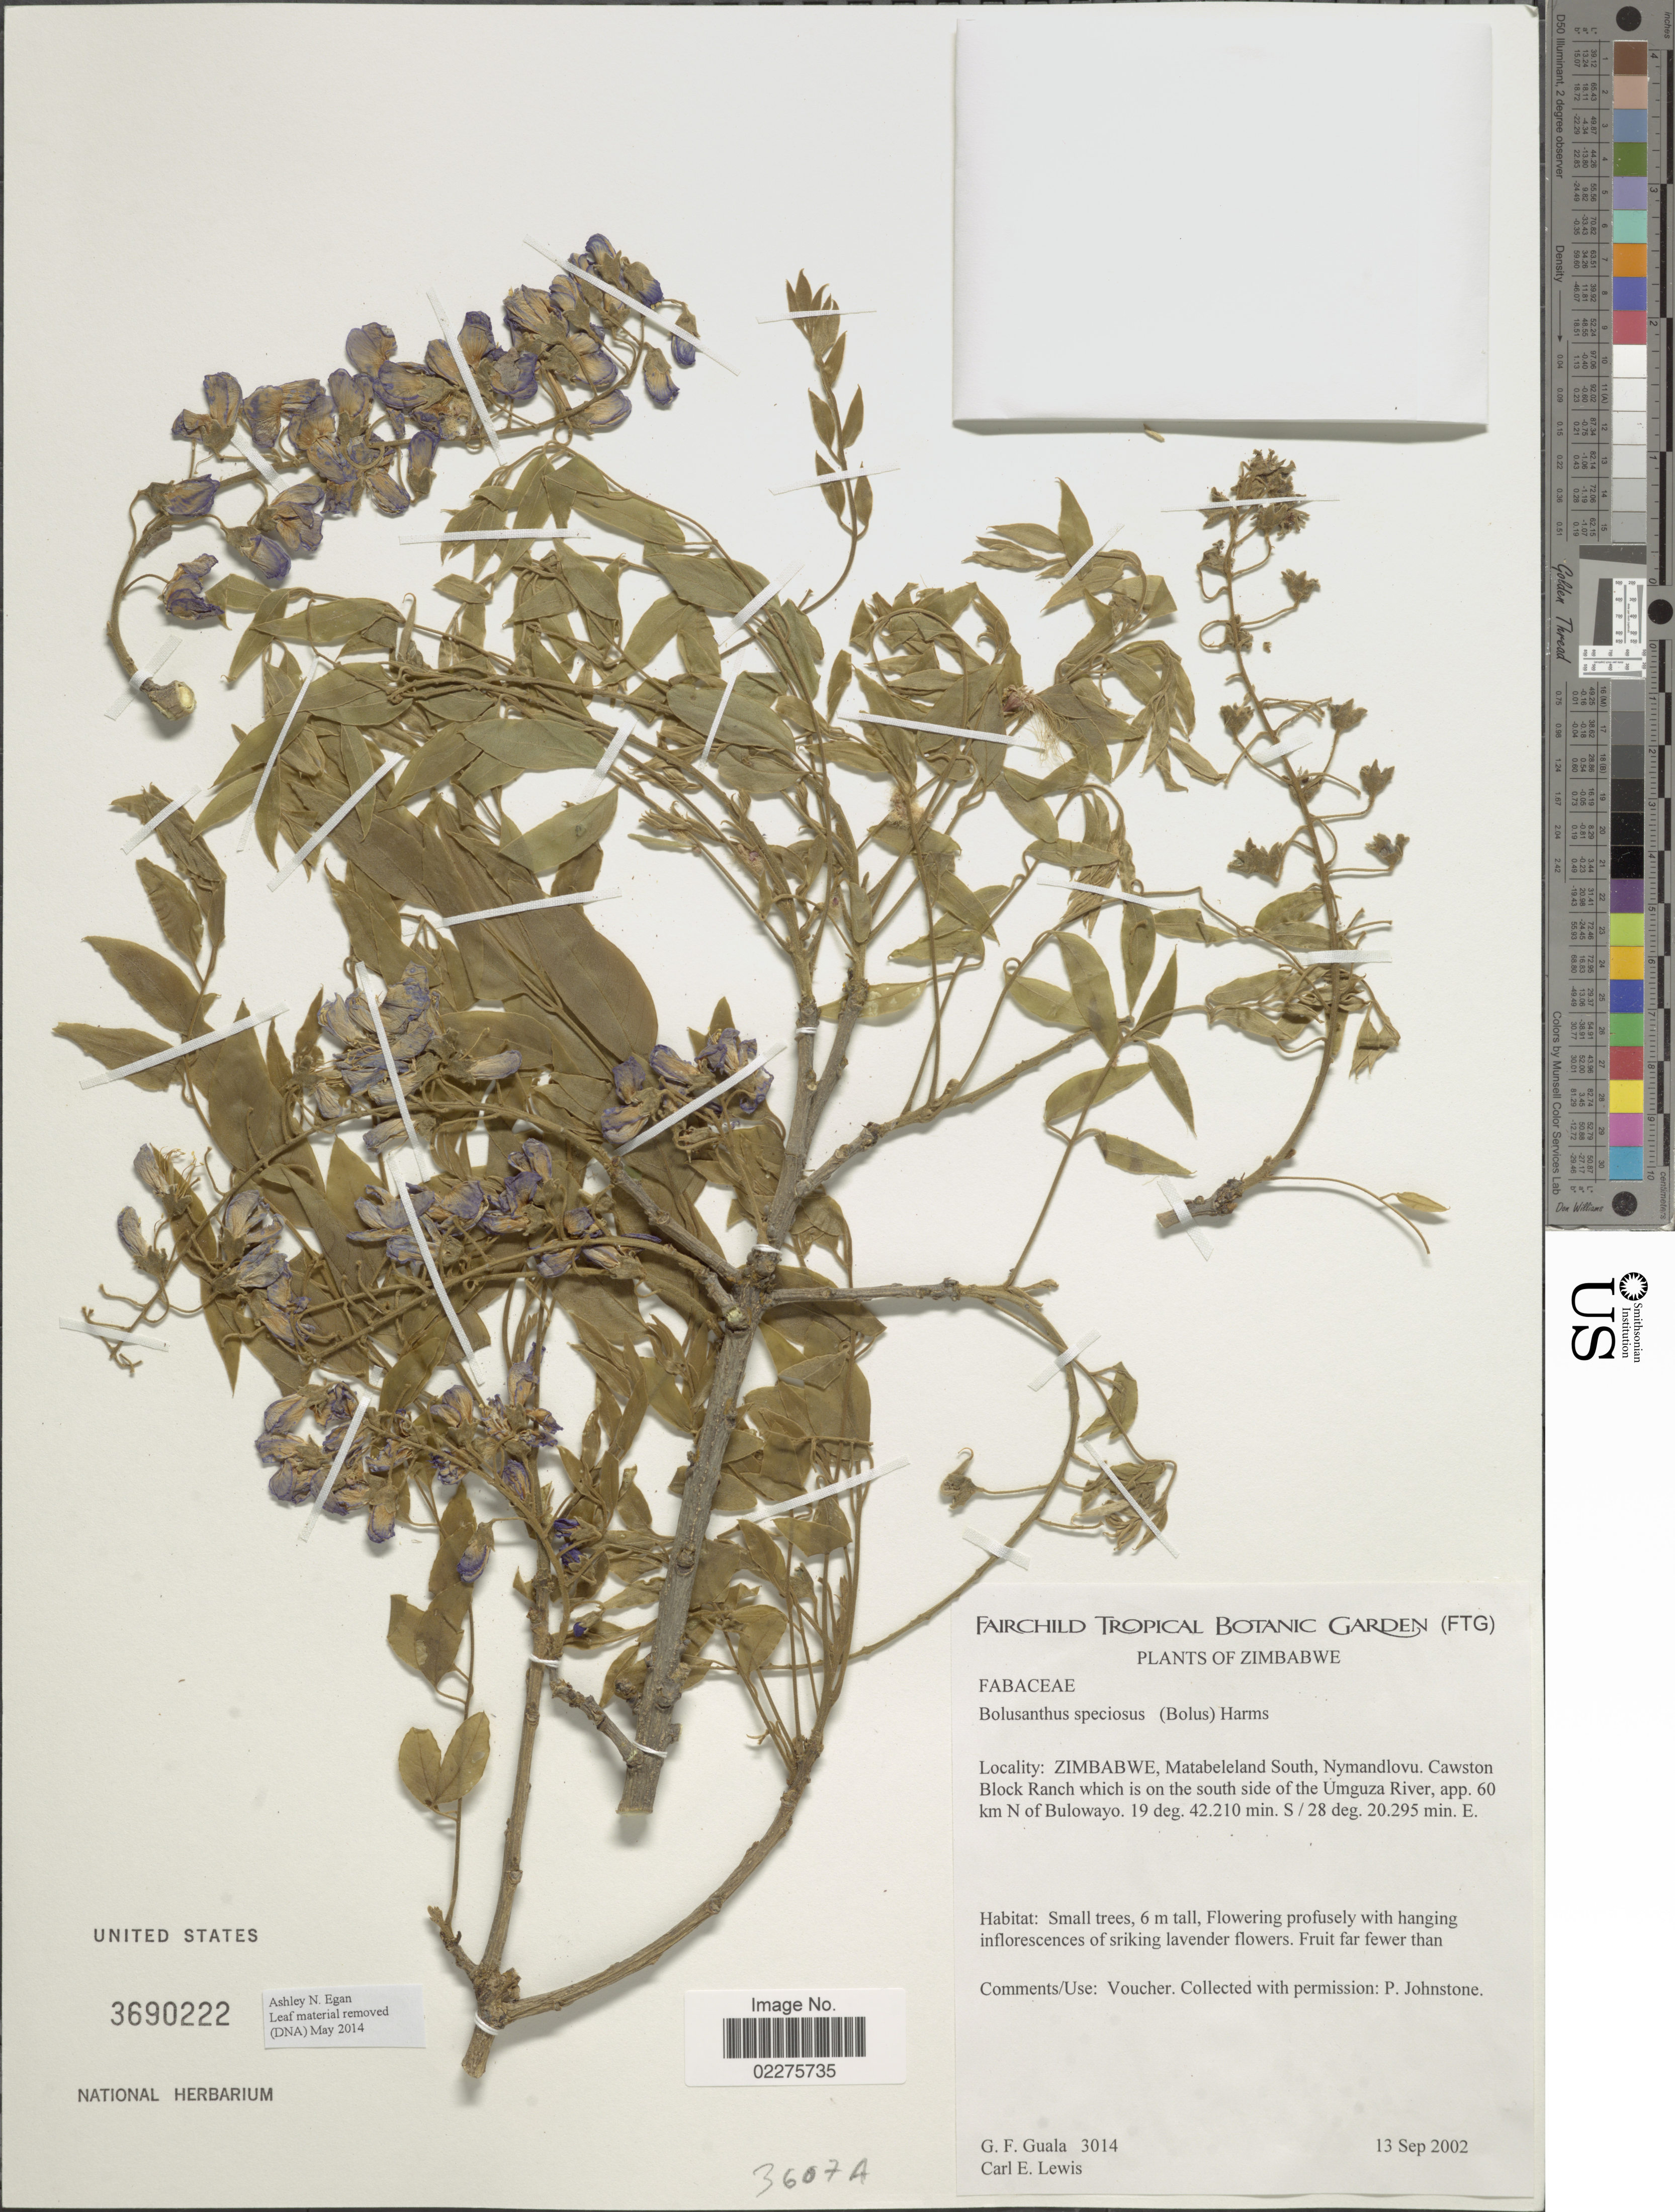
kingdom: Plantae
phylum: Tracheophyta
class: Magnoliopsida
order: Fabales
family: Fabaceae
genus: Bolusanthus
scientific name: Bolusanthus speciosus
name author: (Bolus) Harms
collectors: G. Guala & C. Lewis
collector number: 3014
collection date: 2002-09-13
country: Zimbabwe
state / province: Matabeleland South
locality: Nymandlovu. Cawston Block Ranch which is on the south side of the Umguza River, app. 60 km N of Bulowayo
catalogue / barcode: US 3690222